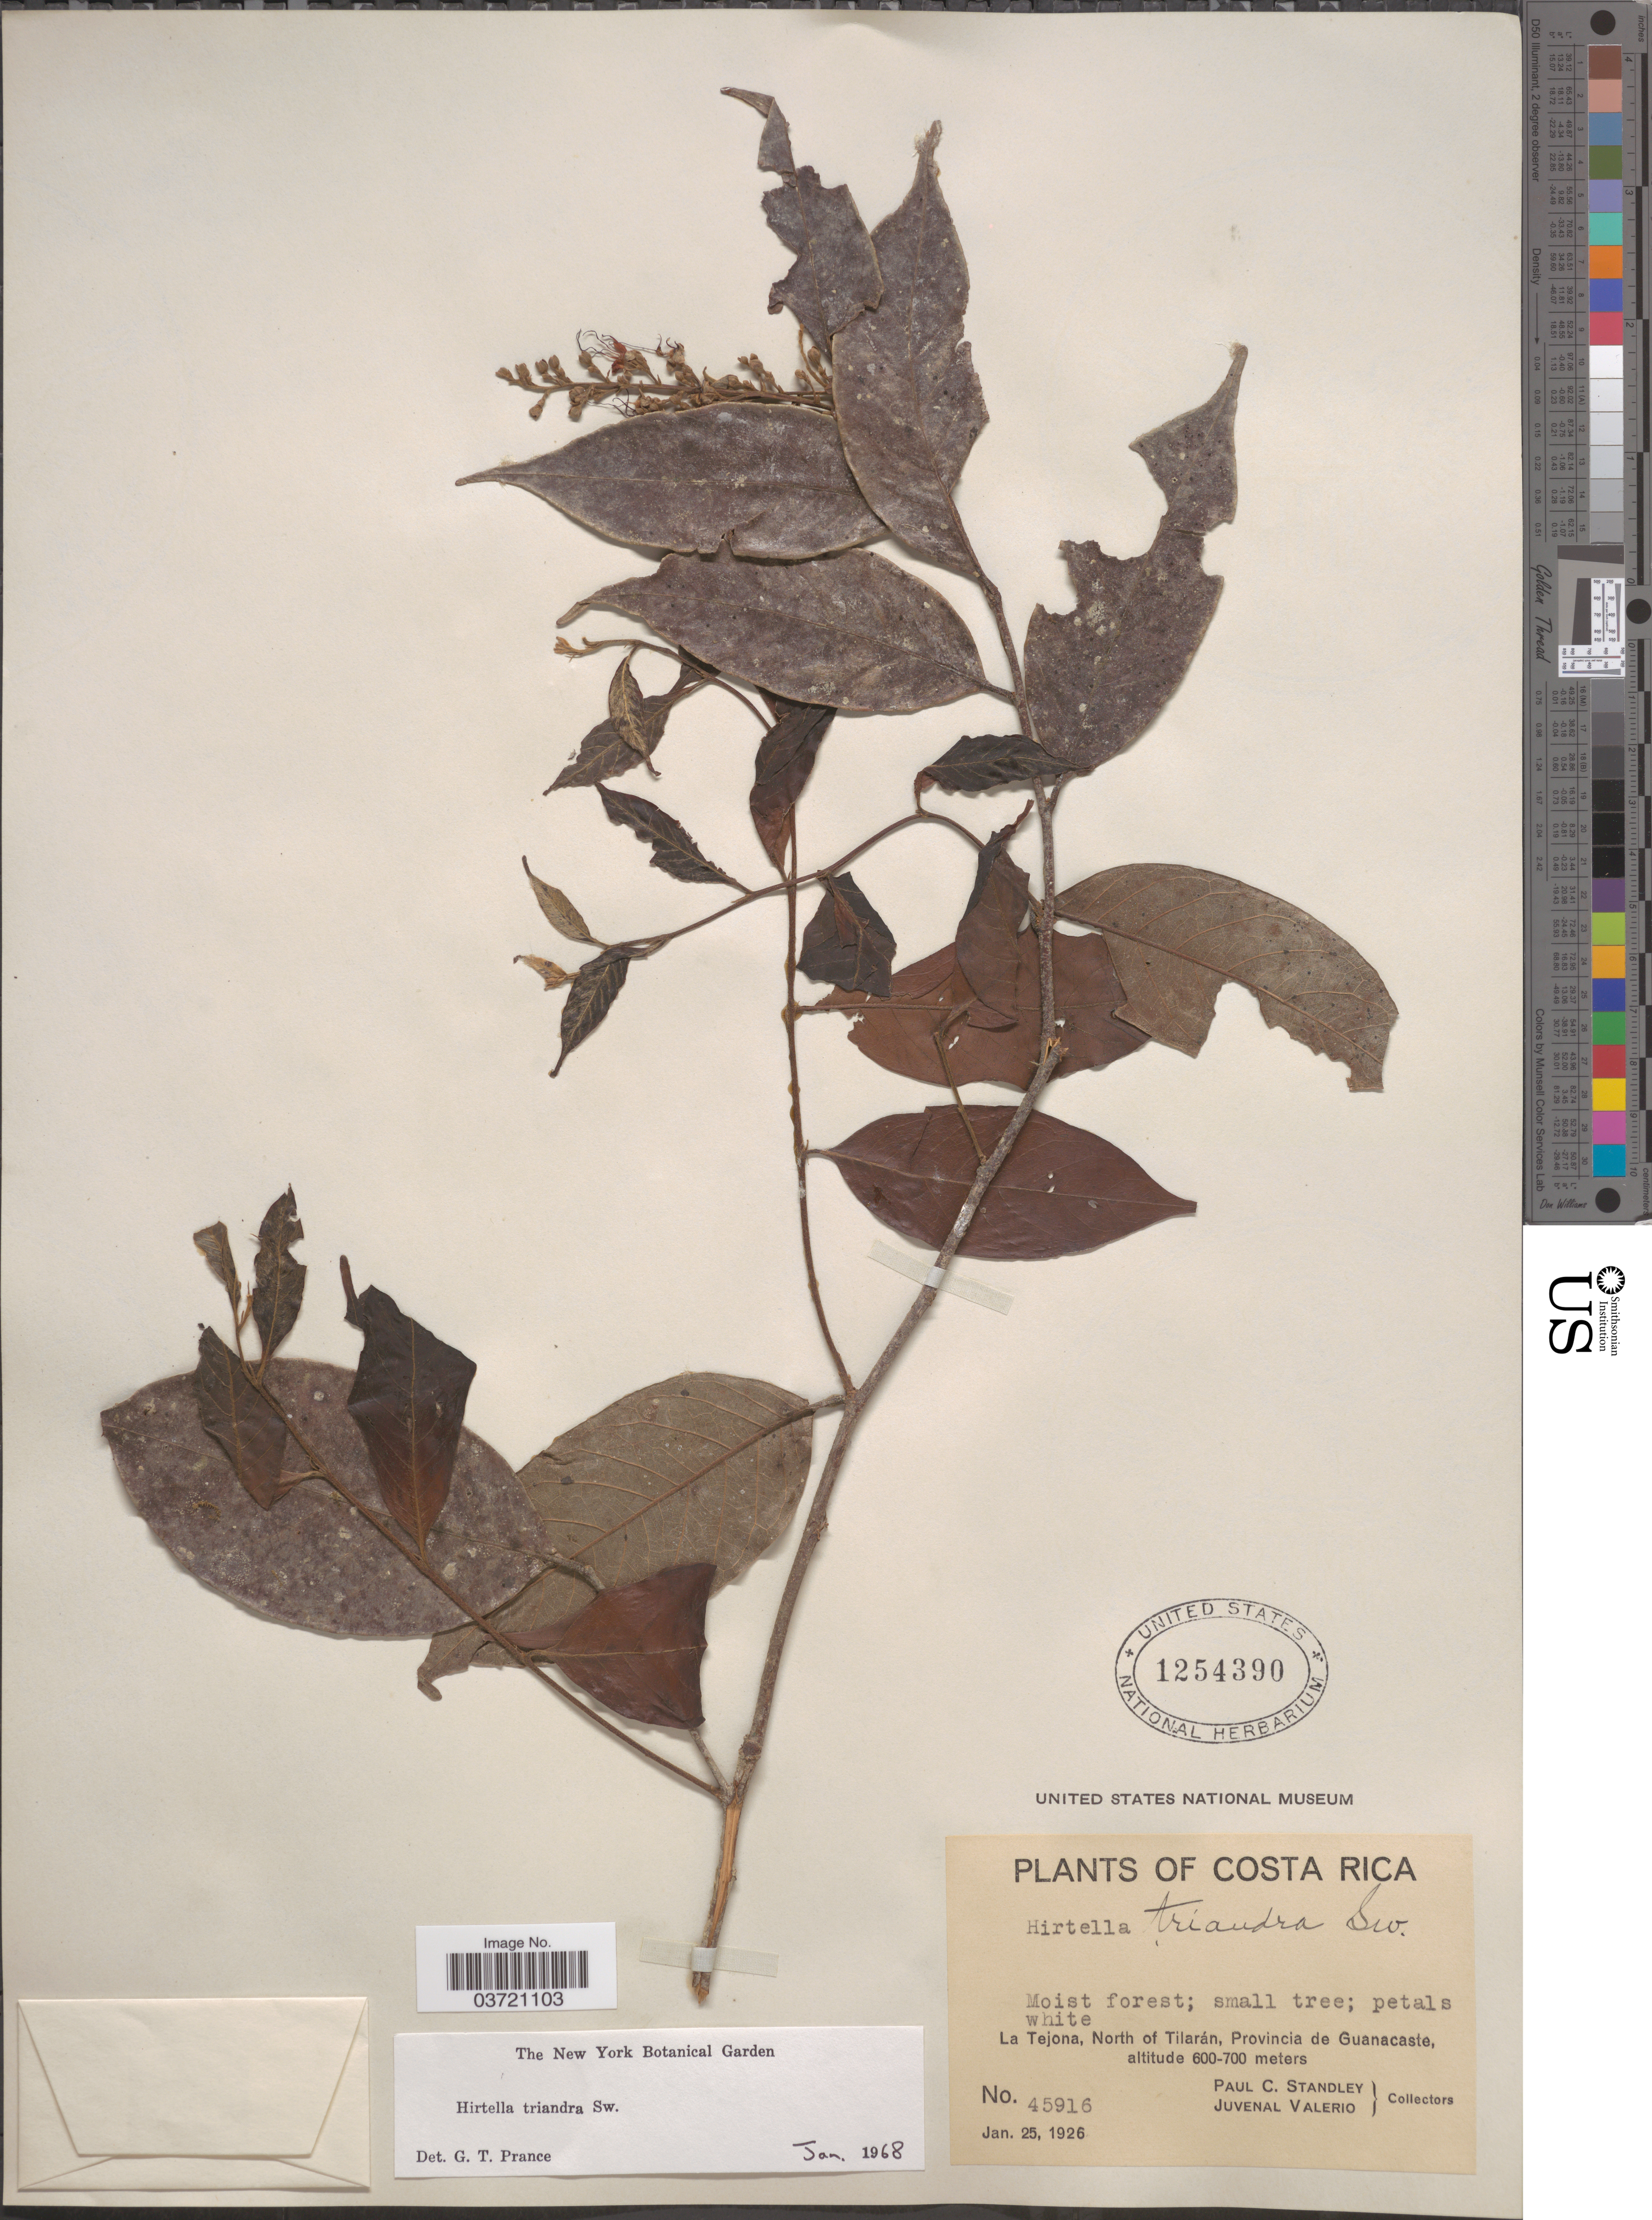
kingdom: Plantae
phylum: Tracheophyta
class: Magnoliopsida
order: Malpighiales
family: Chrysobalanaceae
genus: Hirtella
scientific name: Hirtella triandra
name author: Sw.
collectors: P. C. Standley & J. Valerio R.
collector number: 45916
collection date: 1926-01-25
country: Costa Rica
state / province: Guanacaste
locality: La Tejona, North of Tilarán.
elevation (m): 600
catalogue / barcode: US 1254390